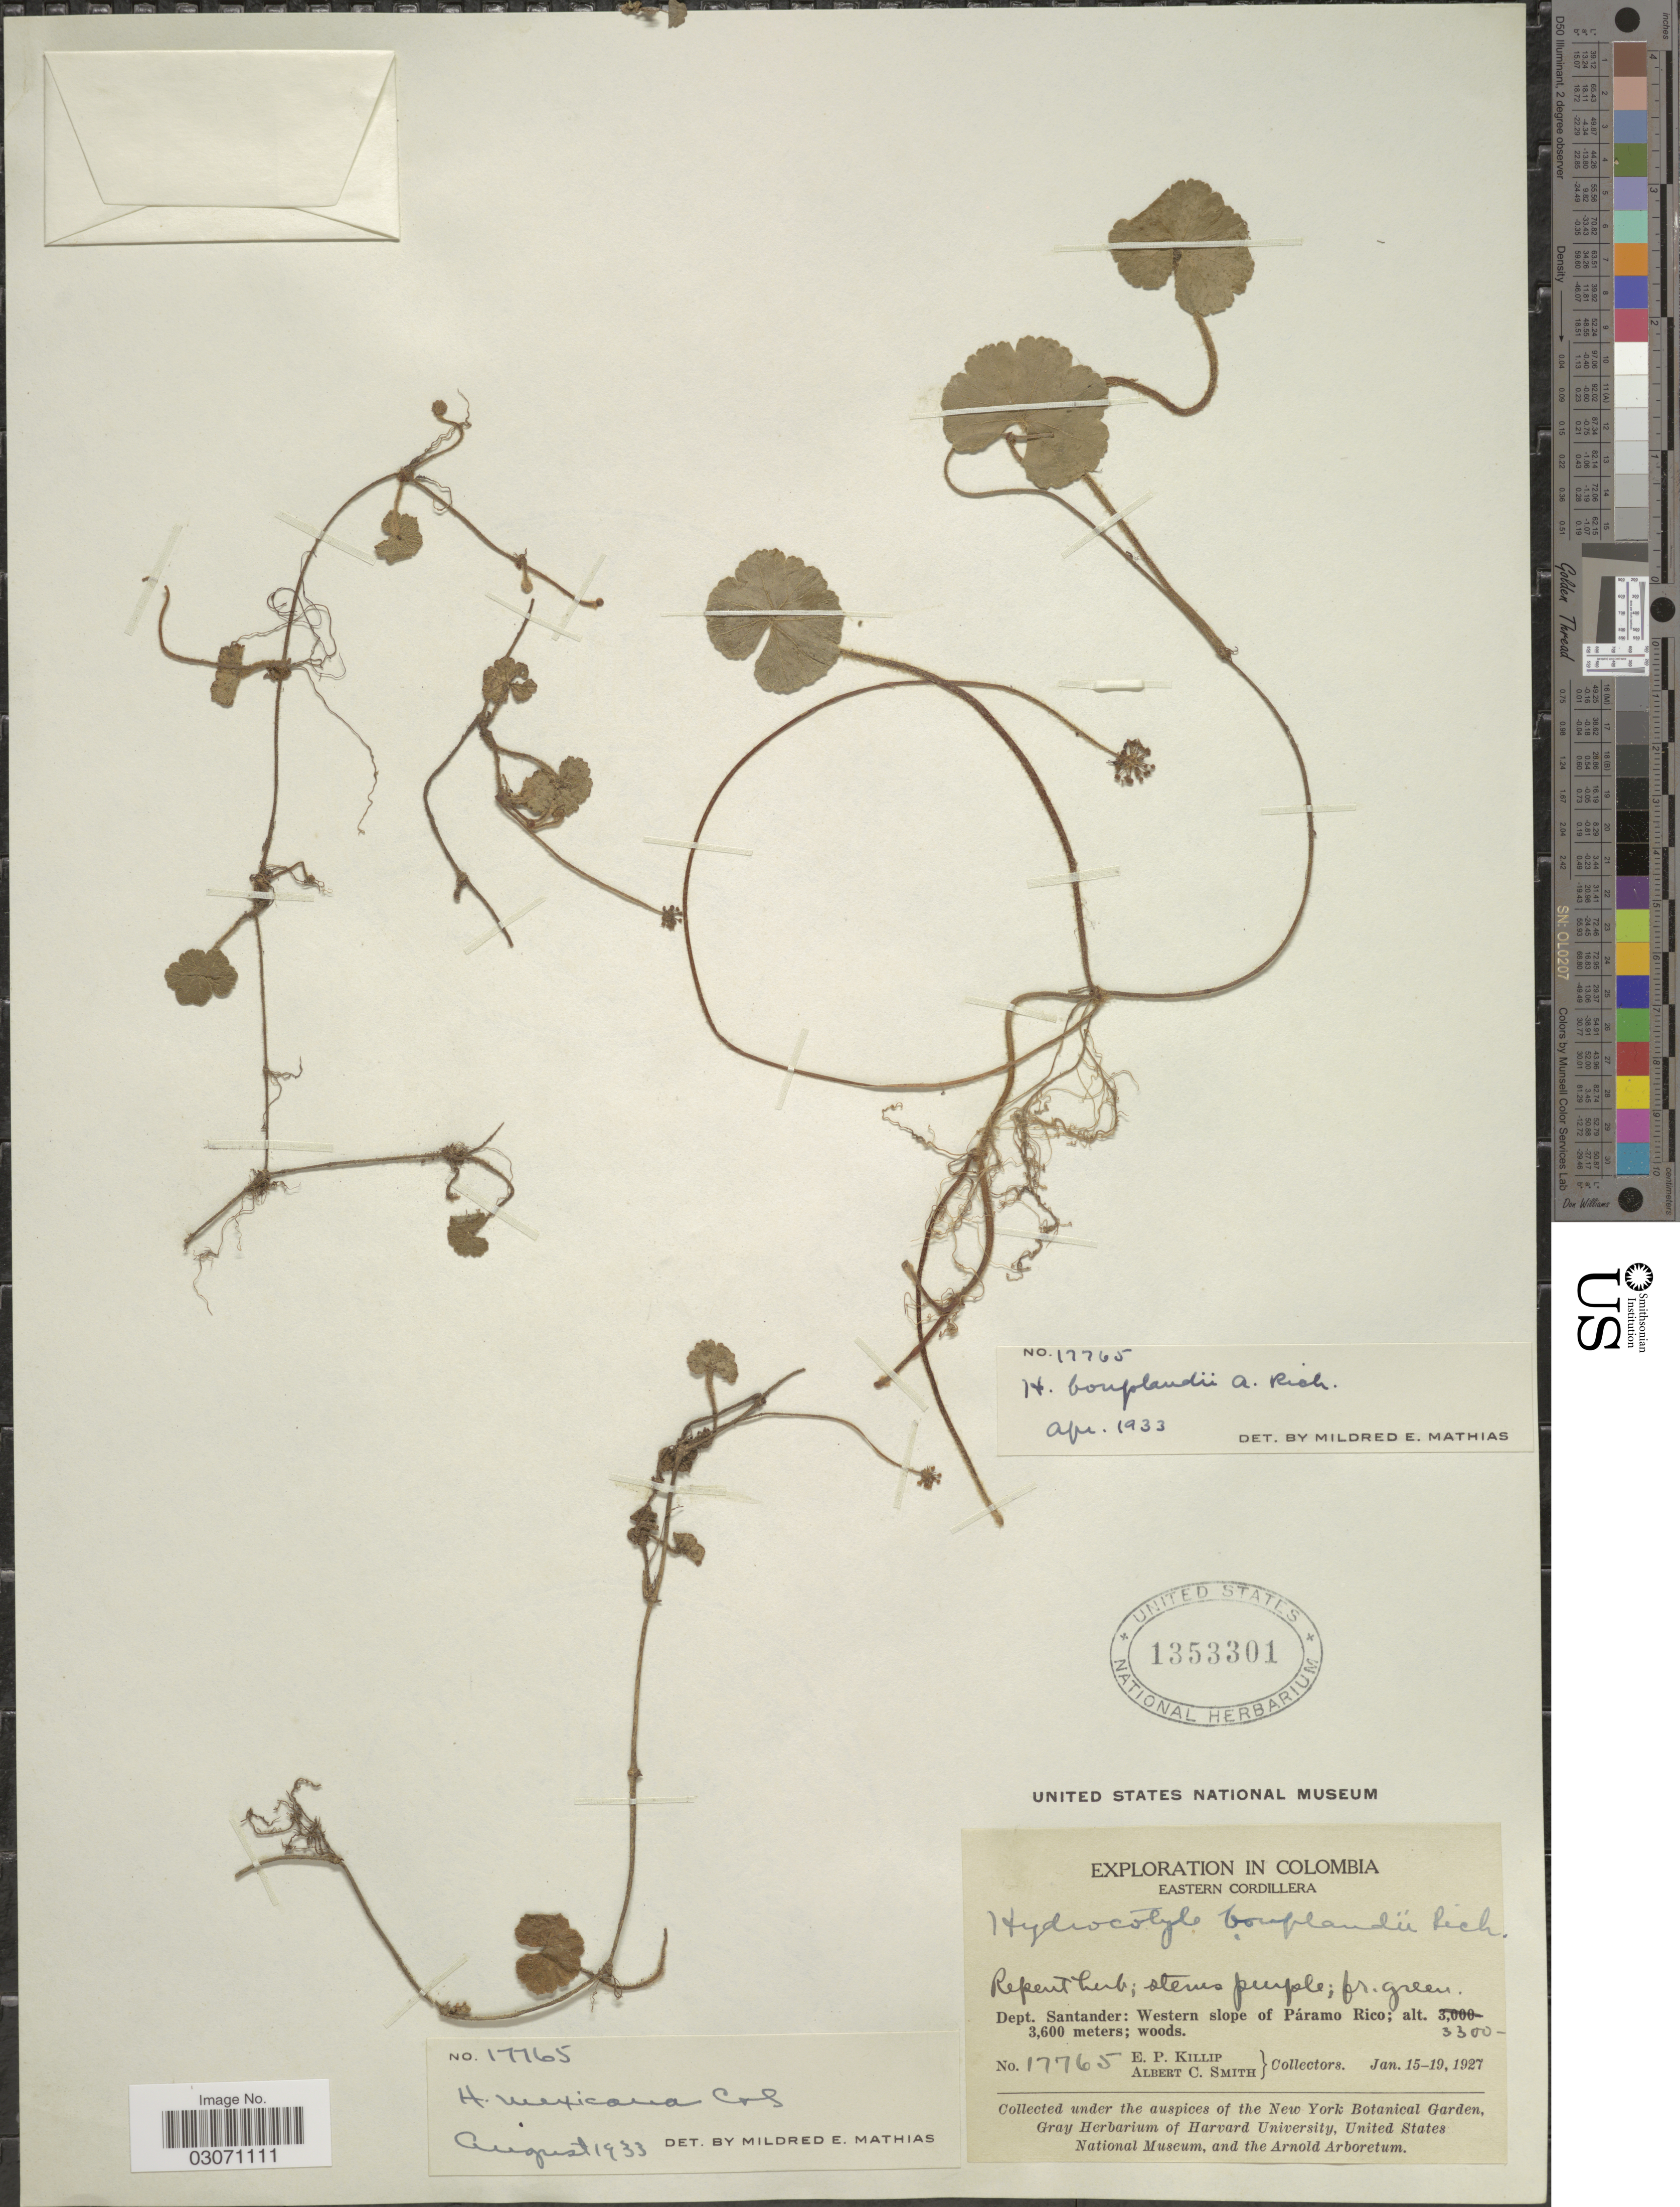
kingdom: Plantae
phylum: Tracheophyta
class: Magnoliopsida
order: Apiales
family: Araliaceae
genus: Hydrocotyle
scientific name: Hydrocotyle mexicana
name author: Schltdl. & Cham.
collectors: E. P. Killip & A. C. Smith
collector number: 17765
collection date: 1927-01-15/1927-01-19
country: Colombia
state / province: Santander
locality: Eastern Cordillera, Dept. Santander: Western slope of Páramo Rico.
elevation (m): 3300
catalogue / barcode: US 1353301